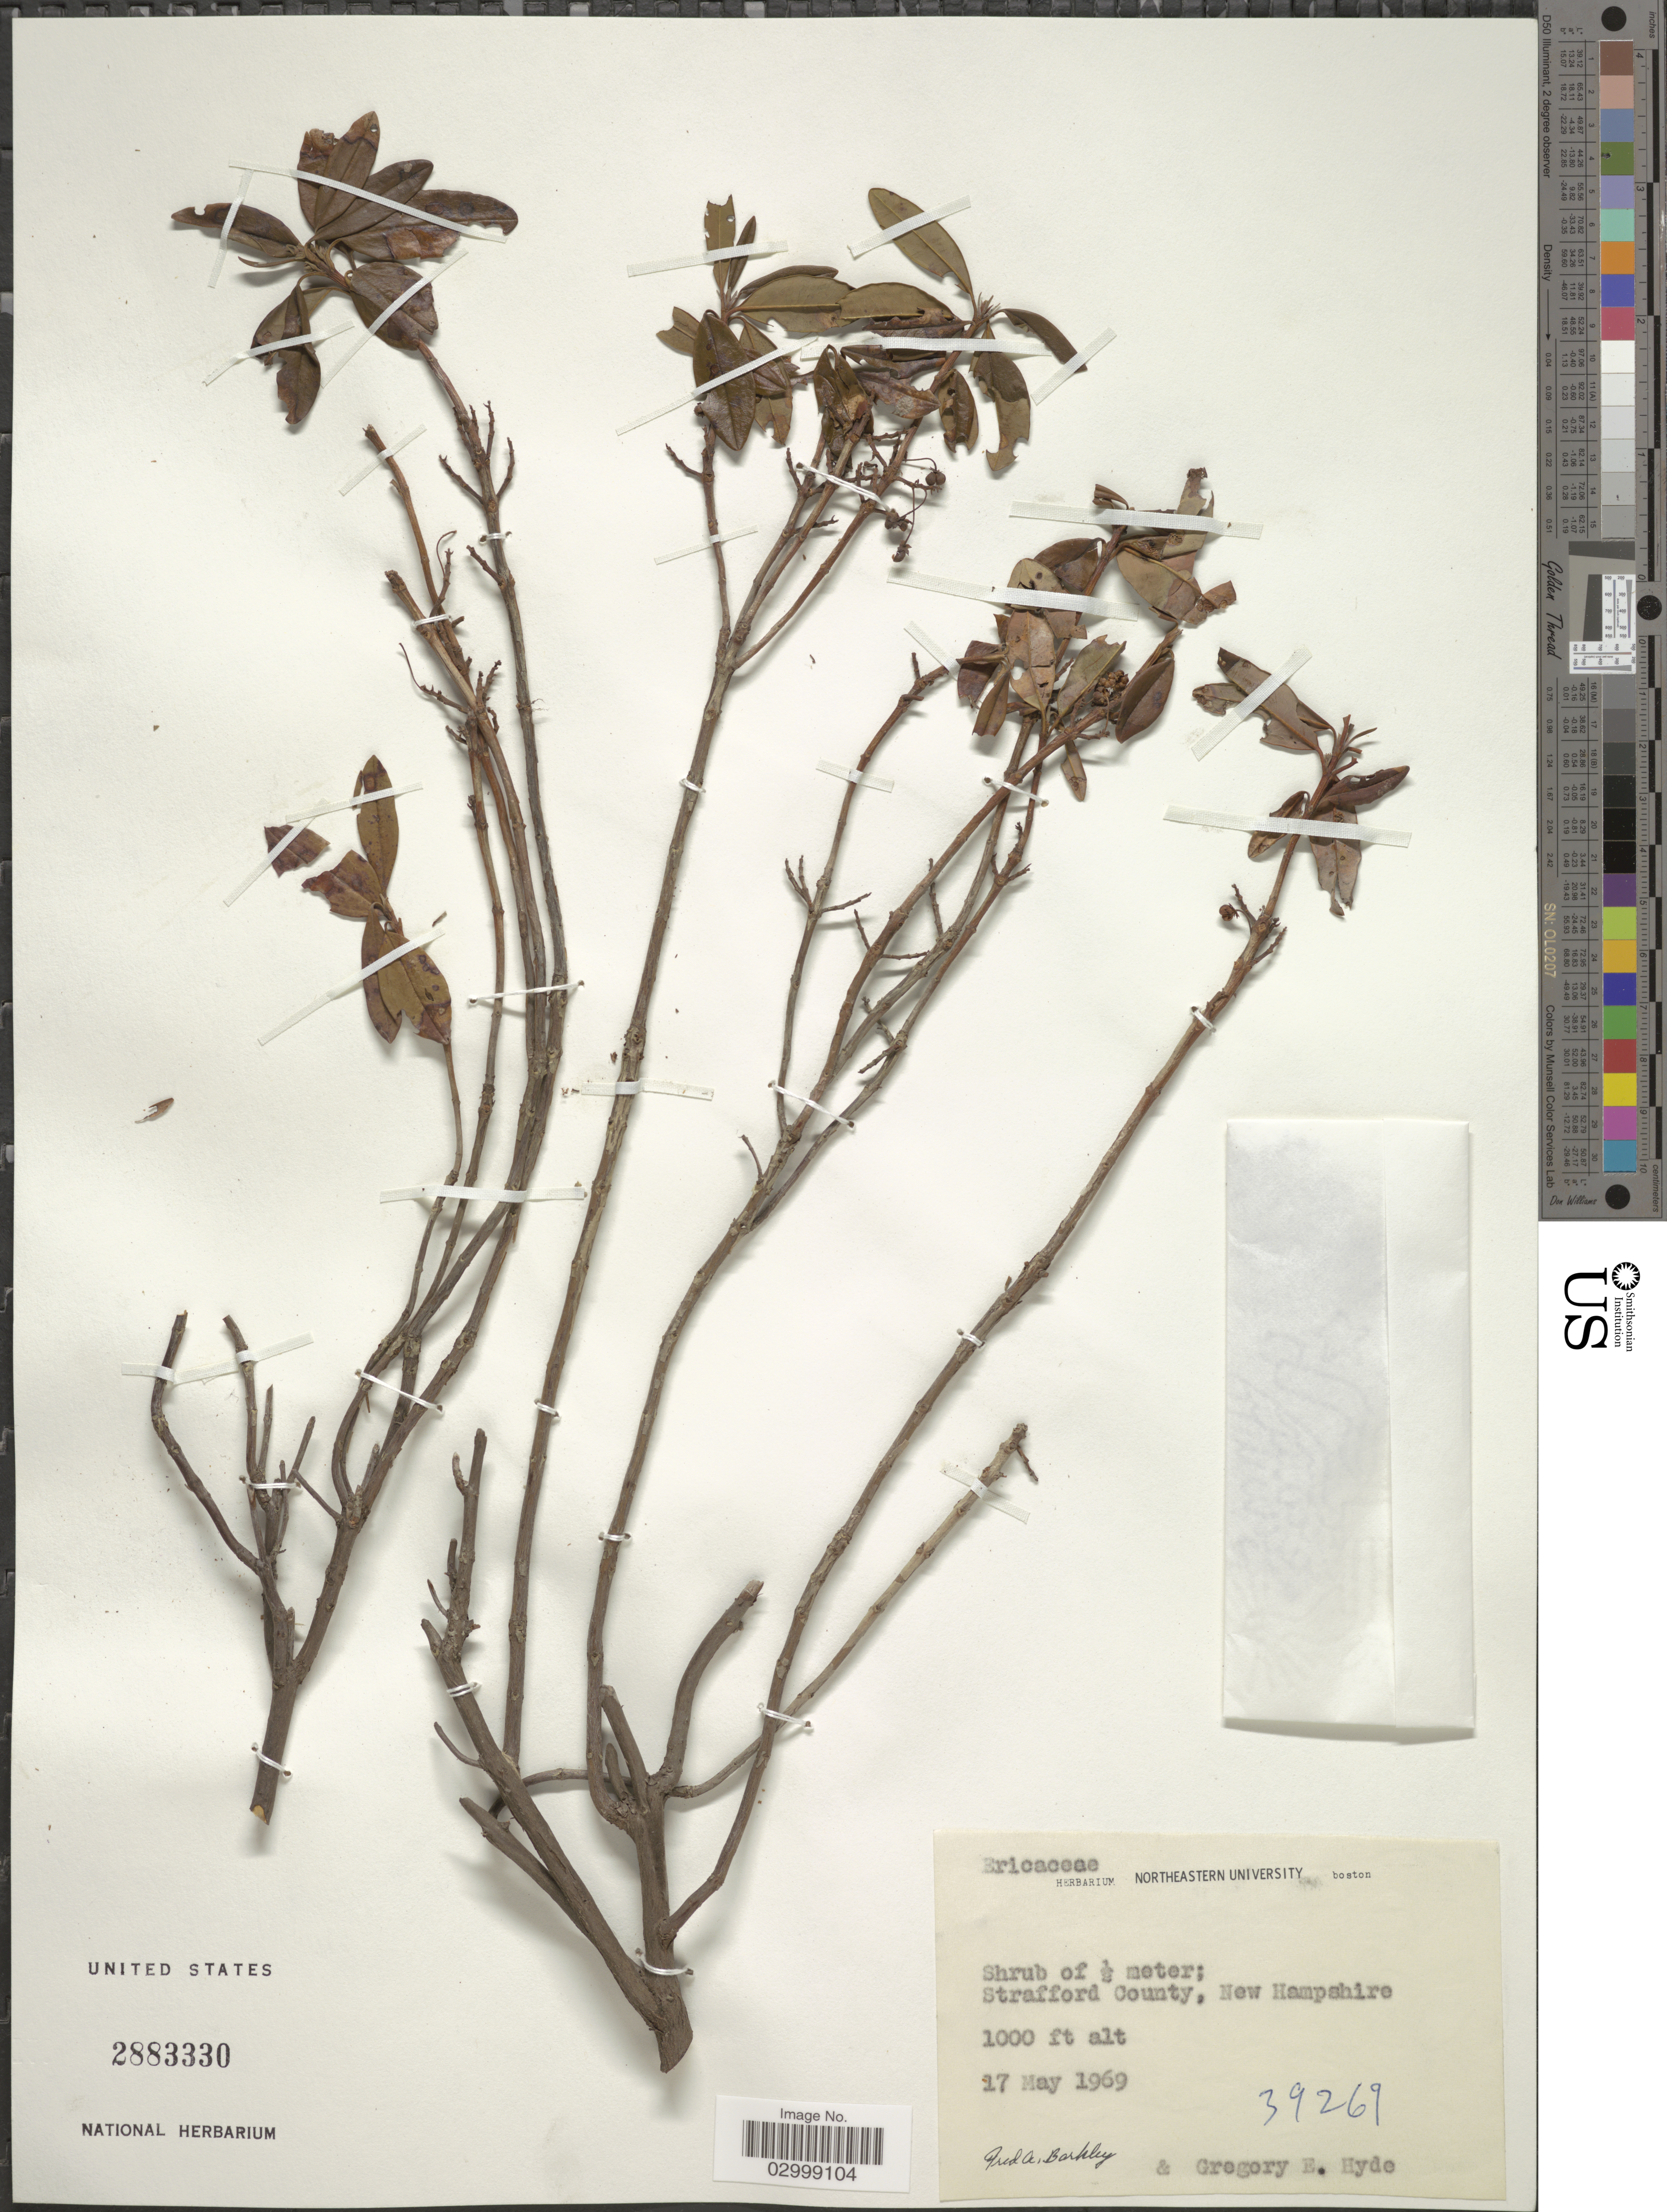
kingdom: Plantae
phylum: Tracheophyta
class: Magnoliopsida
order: Ericales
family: Ericaceae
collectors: F. A. Barkley & G. Hyde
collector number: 39269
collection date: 1969-05-17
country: United States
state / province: New Hampshire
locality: Strafford County.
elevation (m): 305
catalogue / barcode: US 2883330